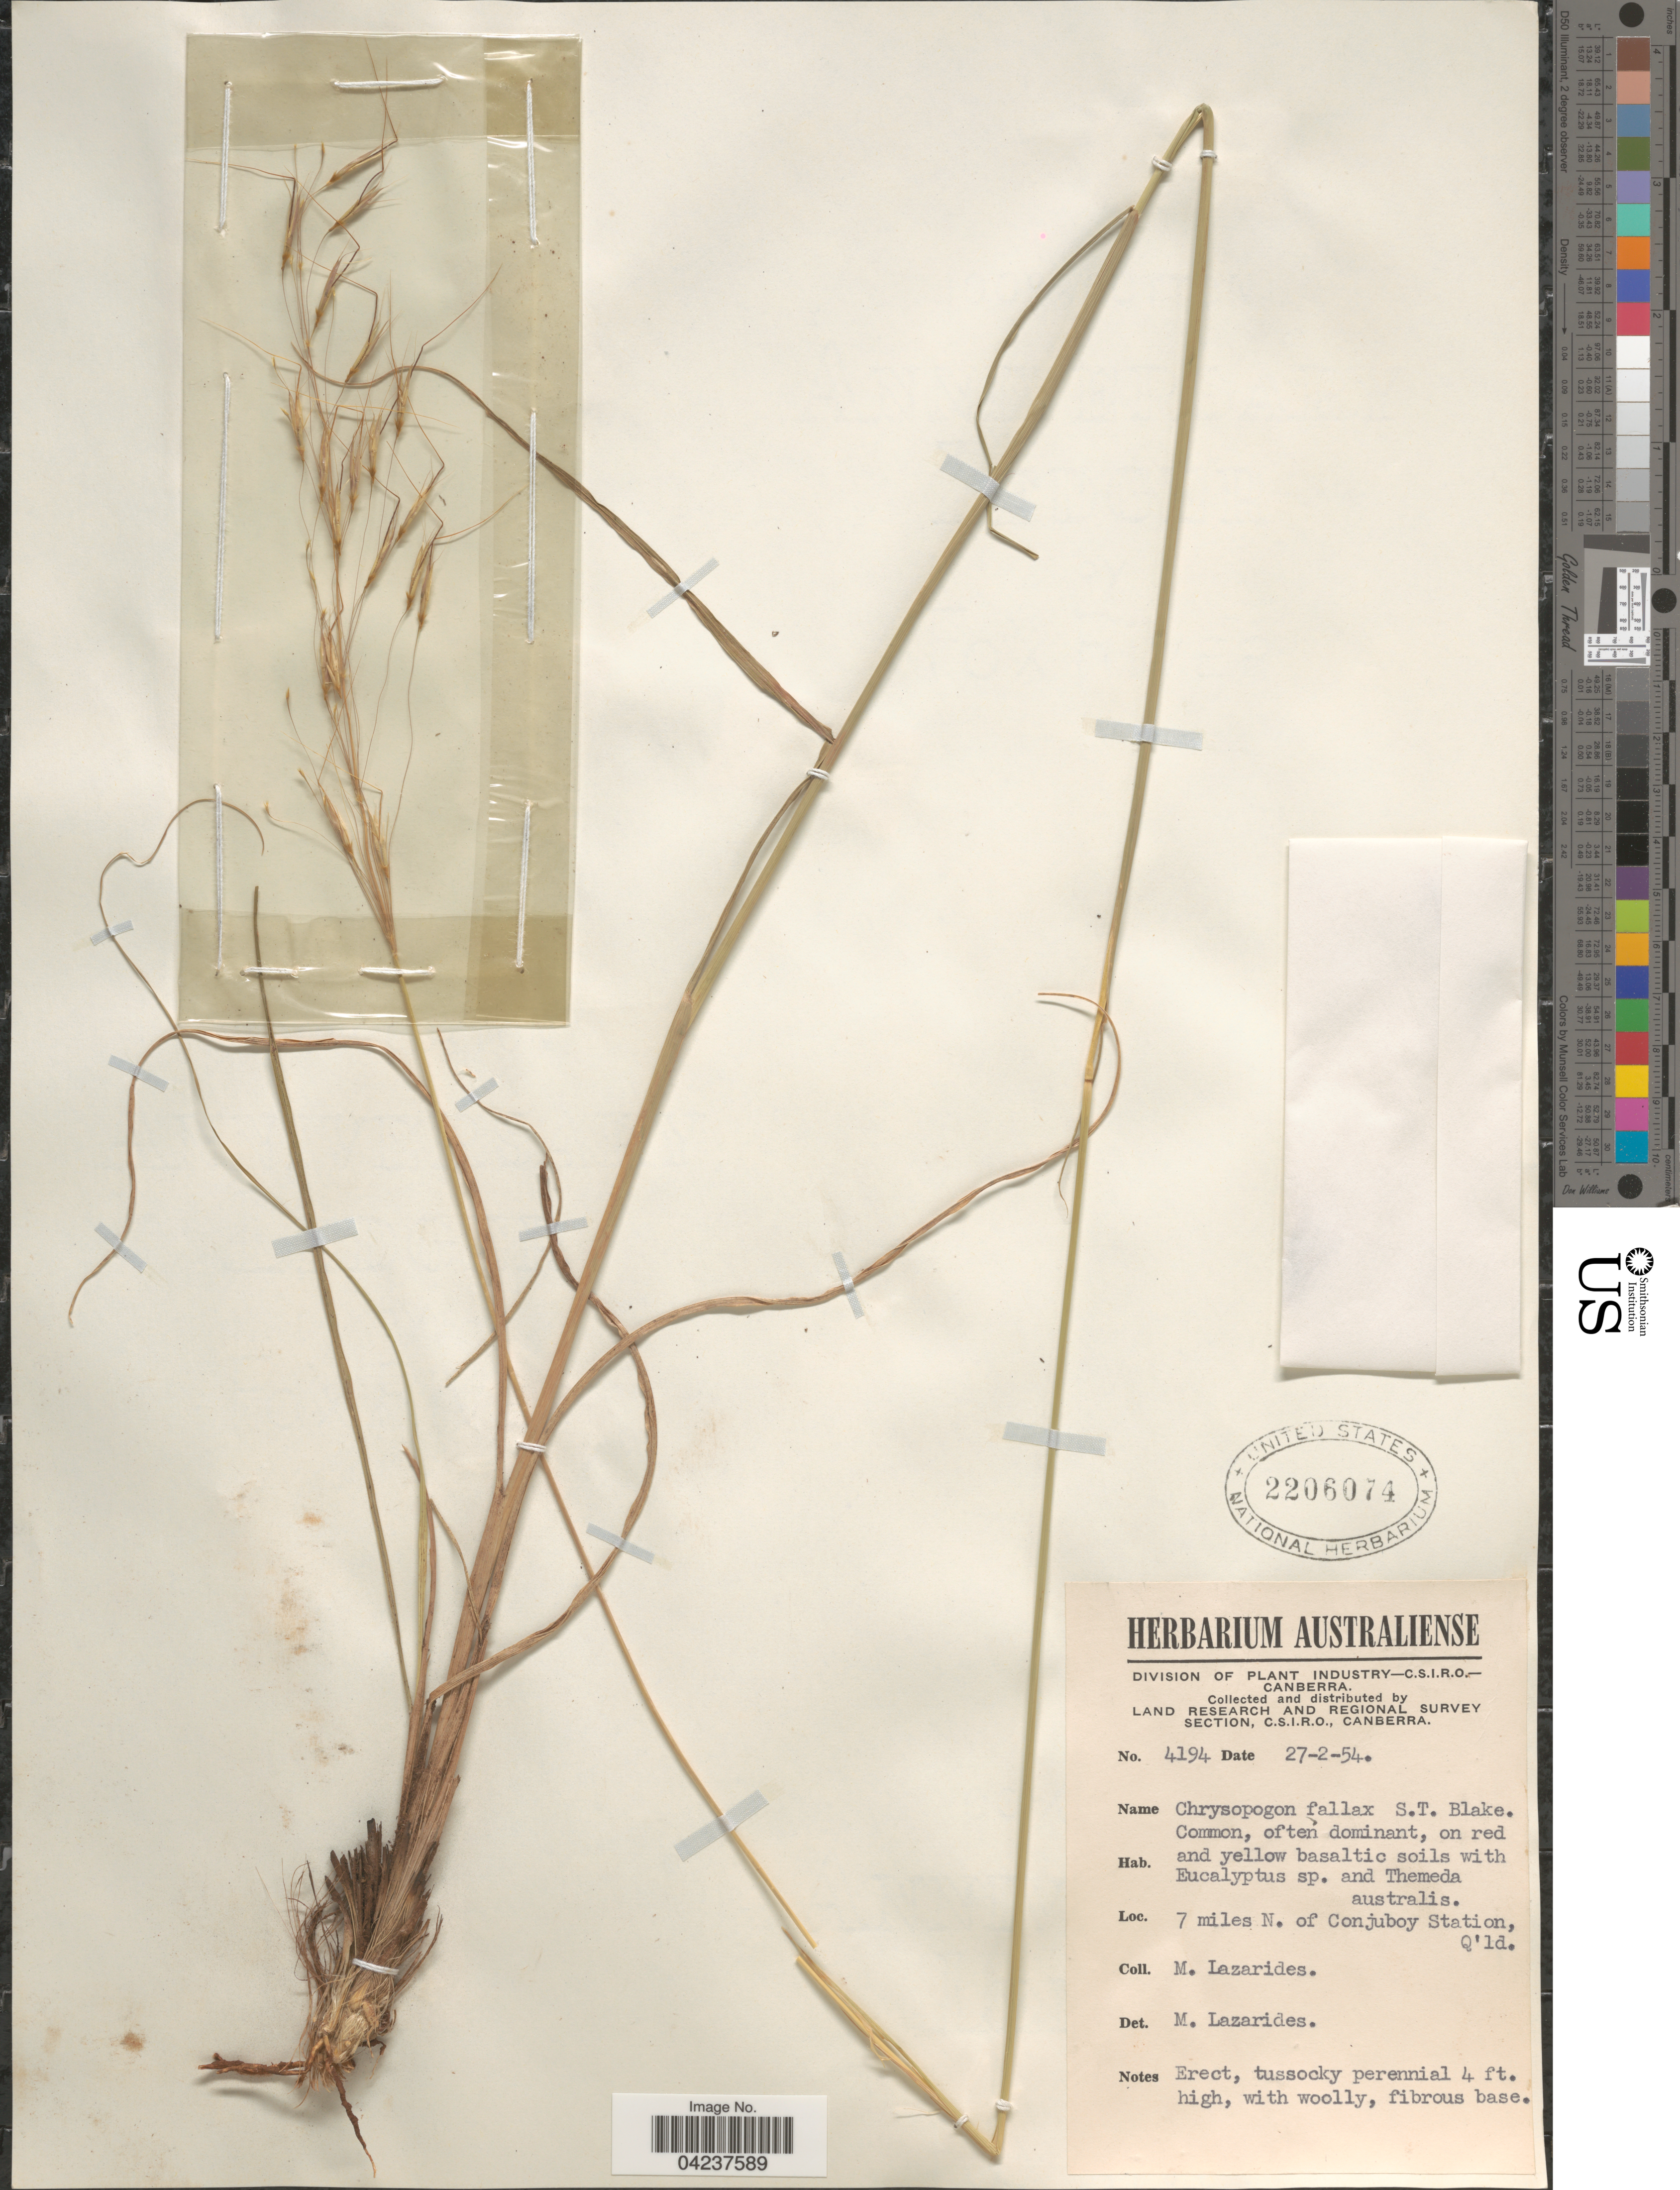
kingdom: Plantae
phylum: Tracheophyta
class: Liliopsida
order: Poales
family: Poaceae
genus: Chrysopogon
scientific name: Chrysopogon fallax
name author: S.T. Blake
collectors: M. Lazarides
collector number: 4194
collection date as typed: Transcribed d/m/y: 27/2/54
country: Australia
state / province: Queensland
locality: Land Research and Regional Survey Section. 7 miles N. of Conjuboy Station, Q'ld.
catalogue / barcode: US 2206074